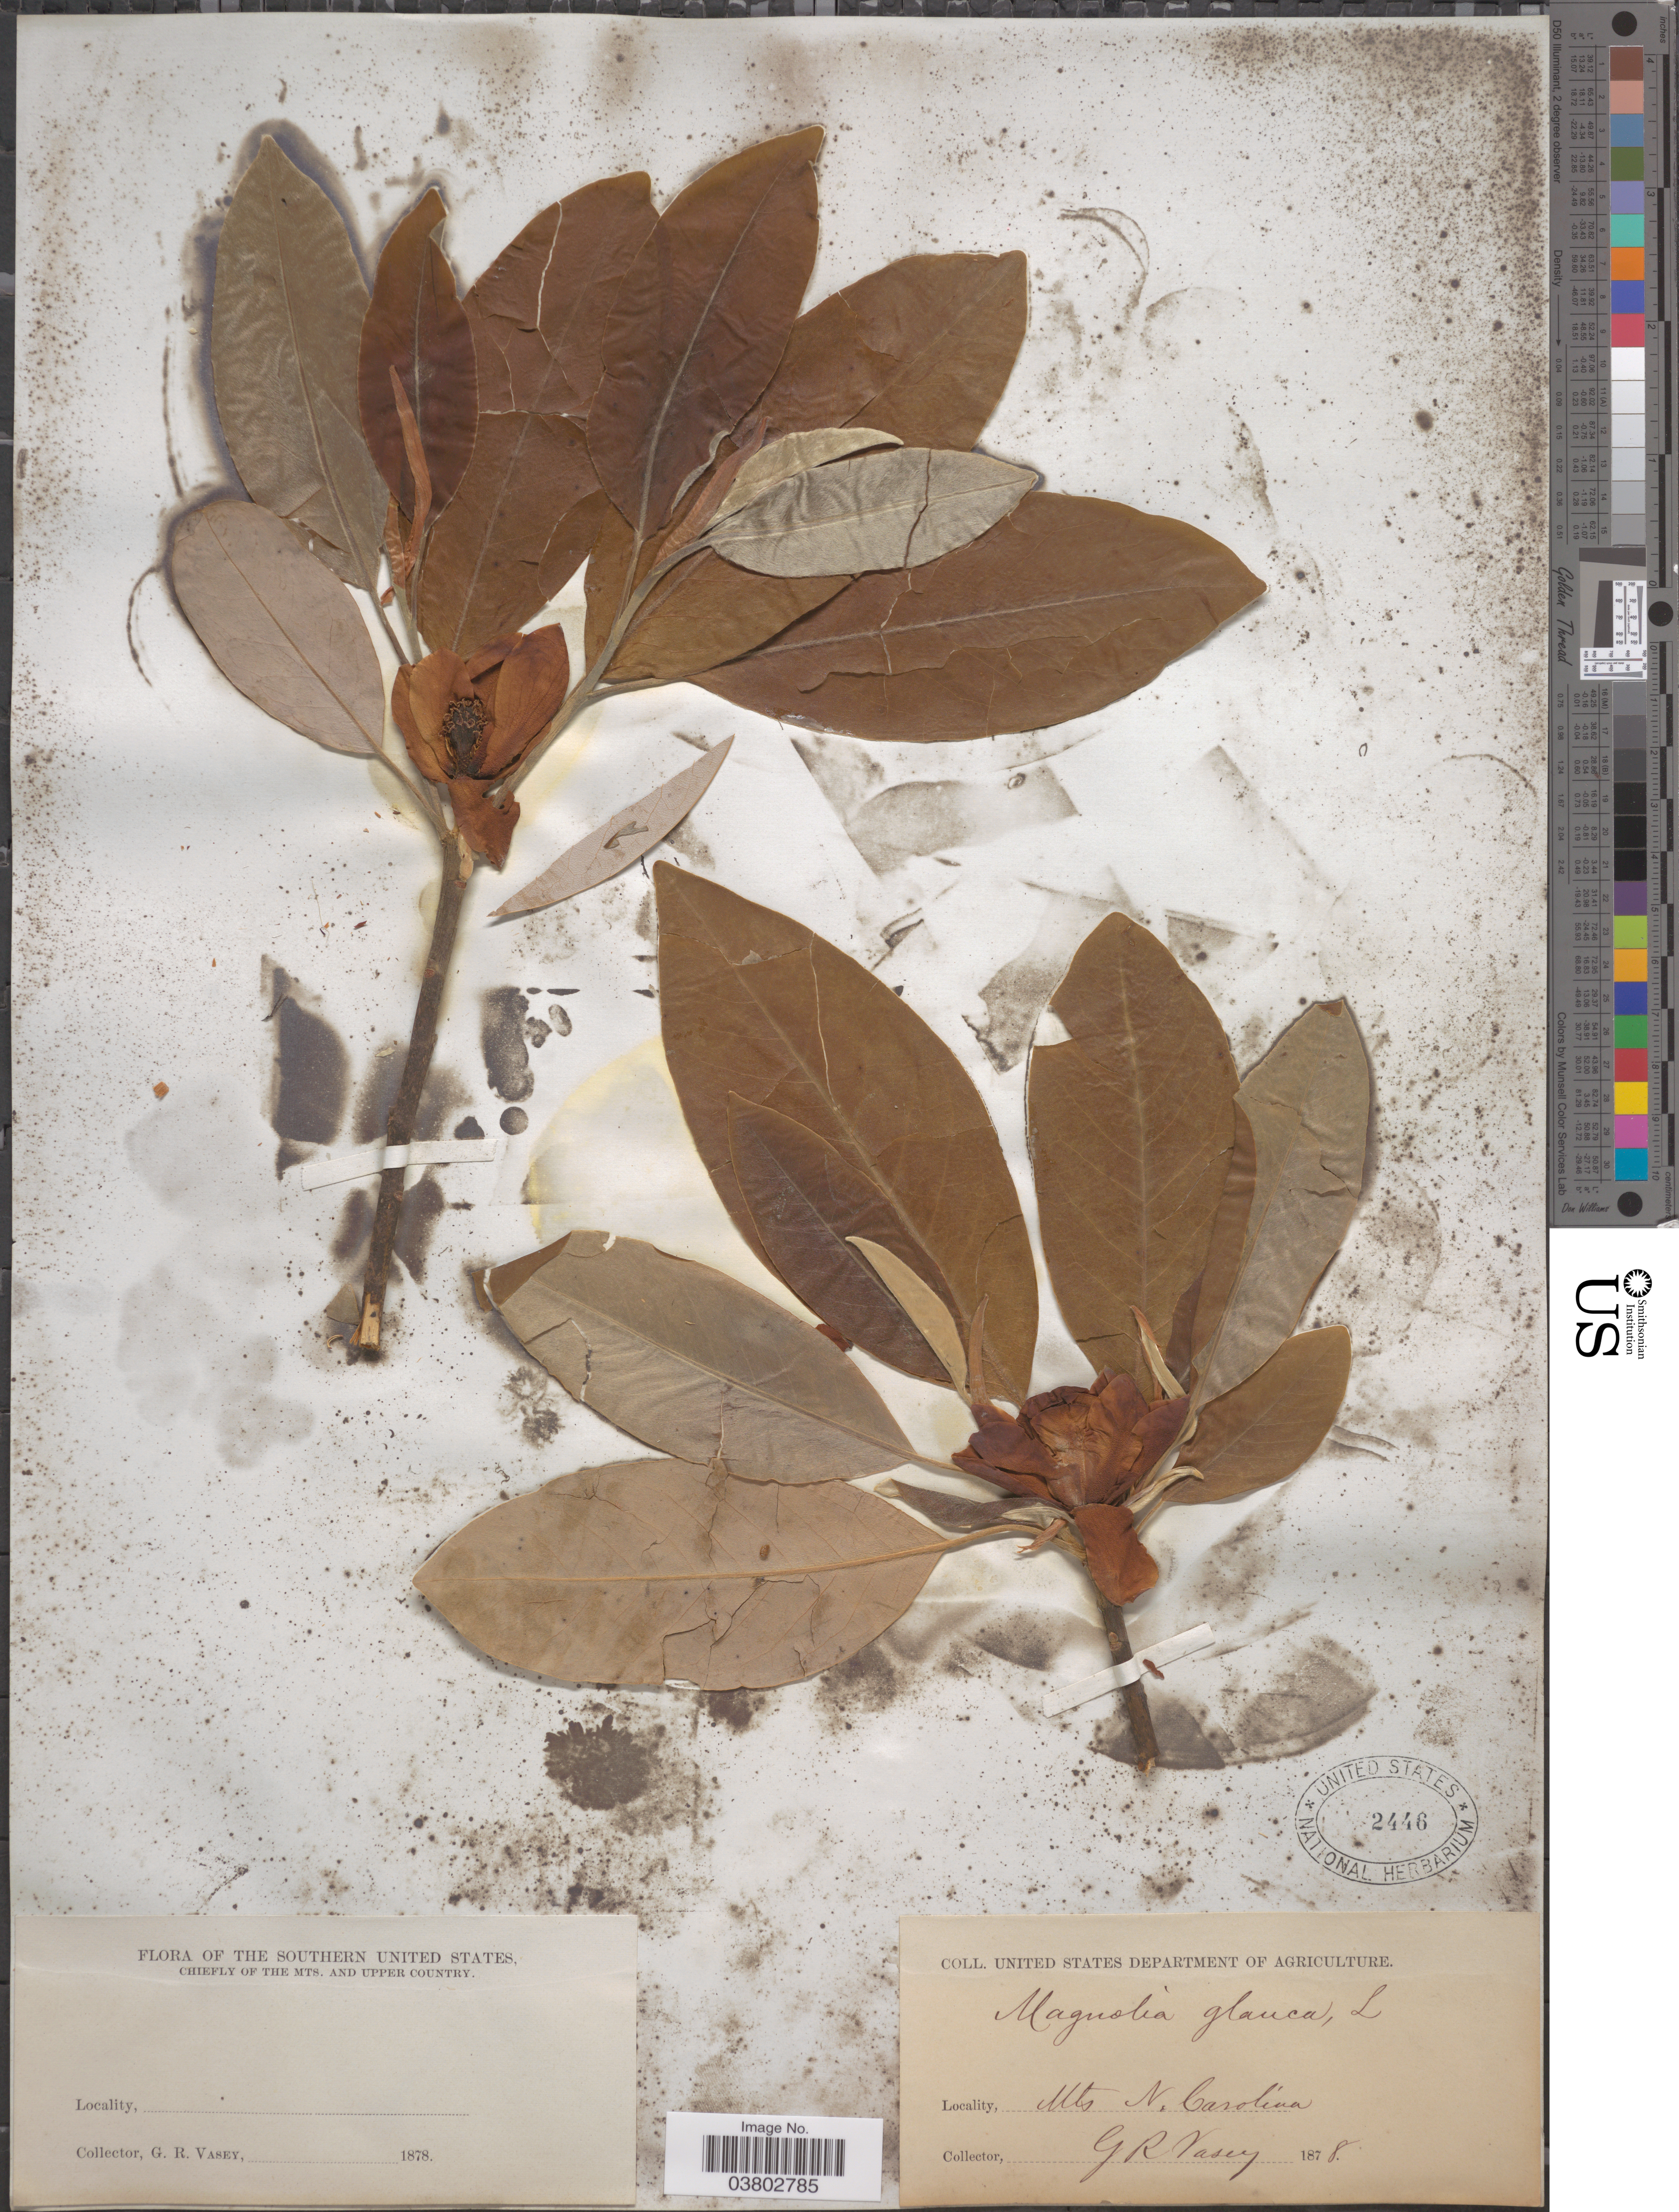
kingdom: Plantae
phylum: Tracheophyta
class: Magnoliopsida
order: Magnoliales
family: Magnoliaceae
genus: Magnolia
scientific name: Magnolia virginiana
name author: L.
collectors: G. R. Vasey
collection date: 1878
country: United States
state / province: North Carolina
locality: The Southern United States. Chiefly of the Mts. and Upper Country. Mts N. Carolina.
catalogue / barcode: US 2446